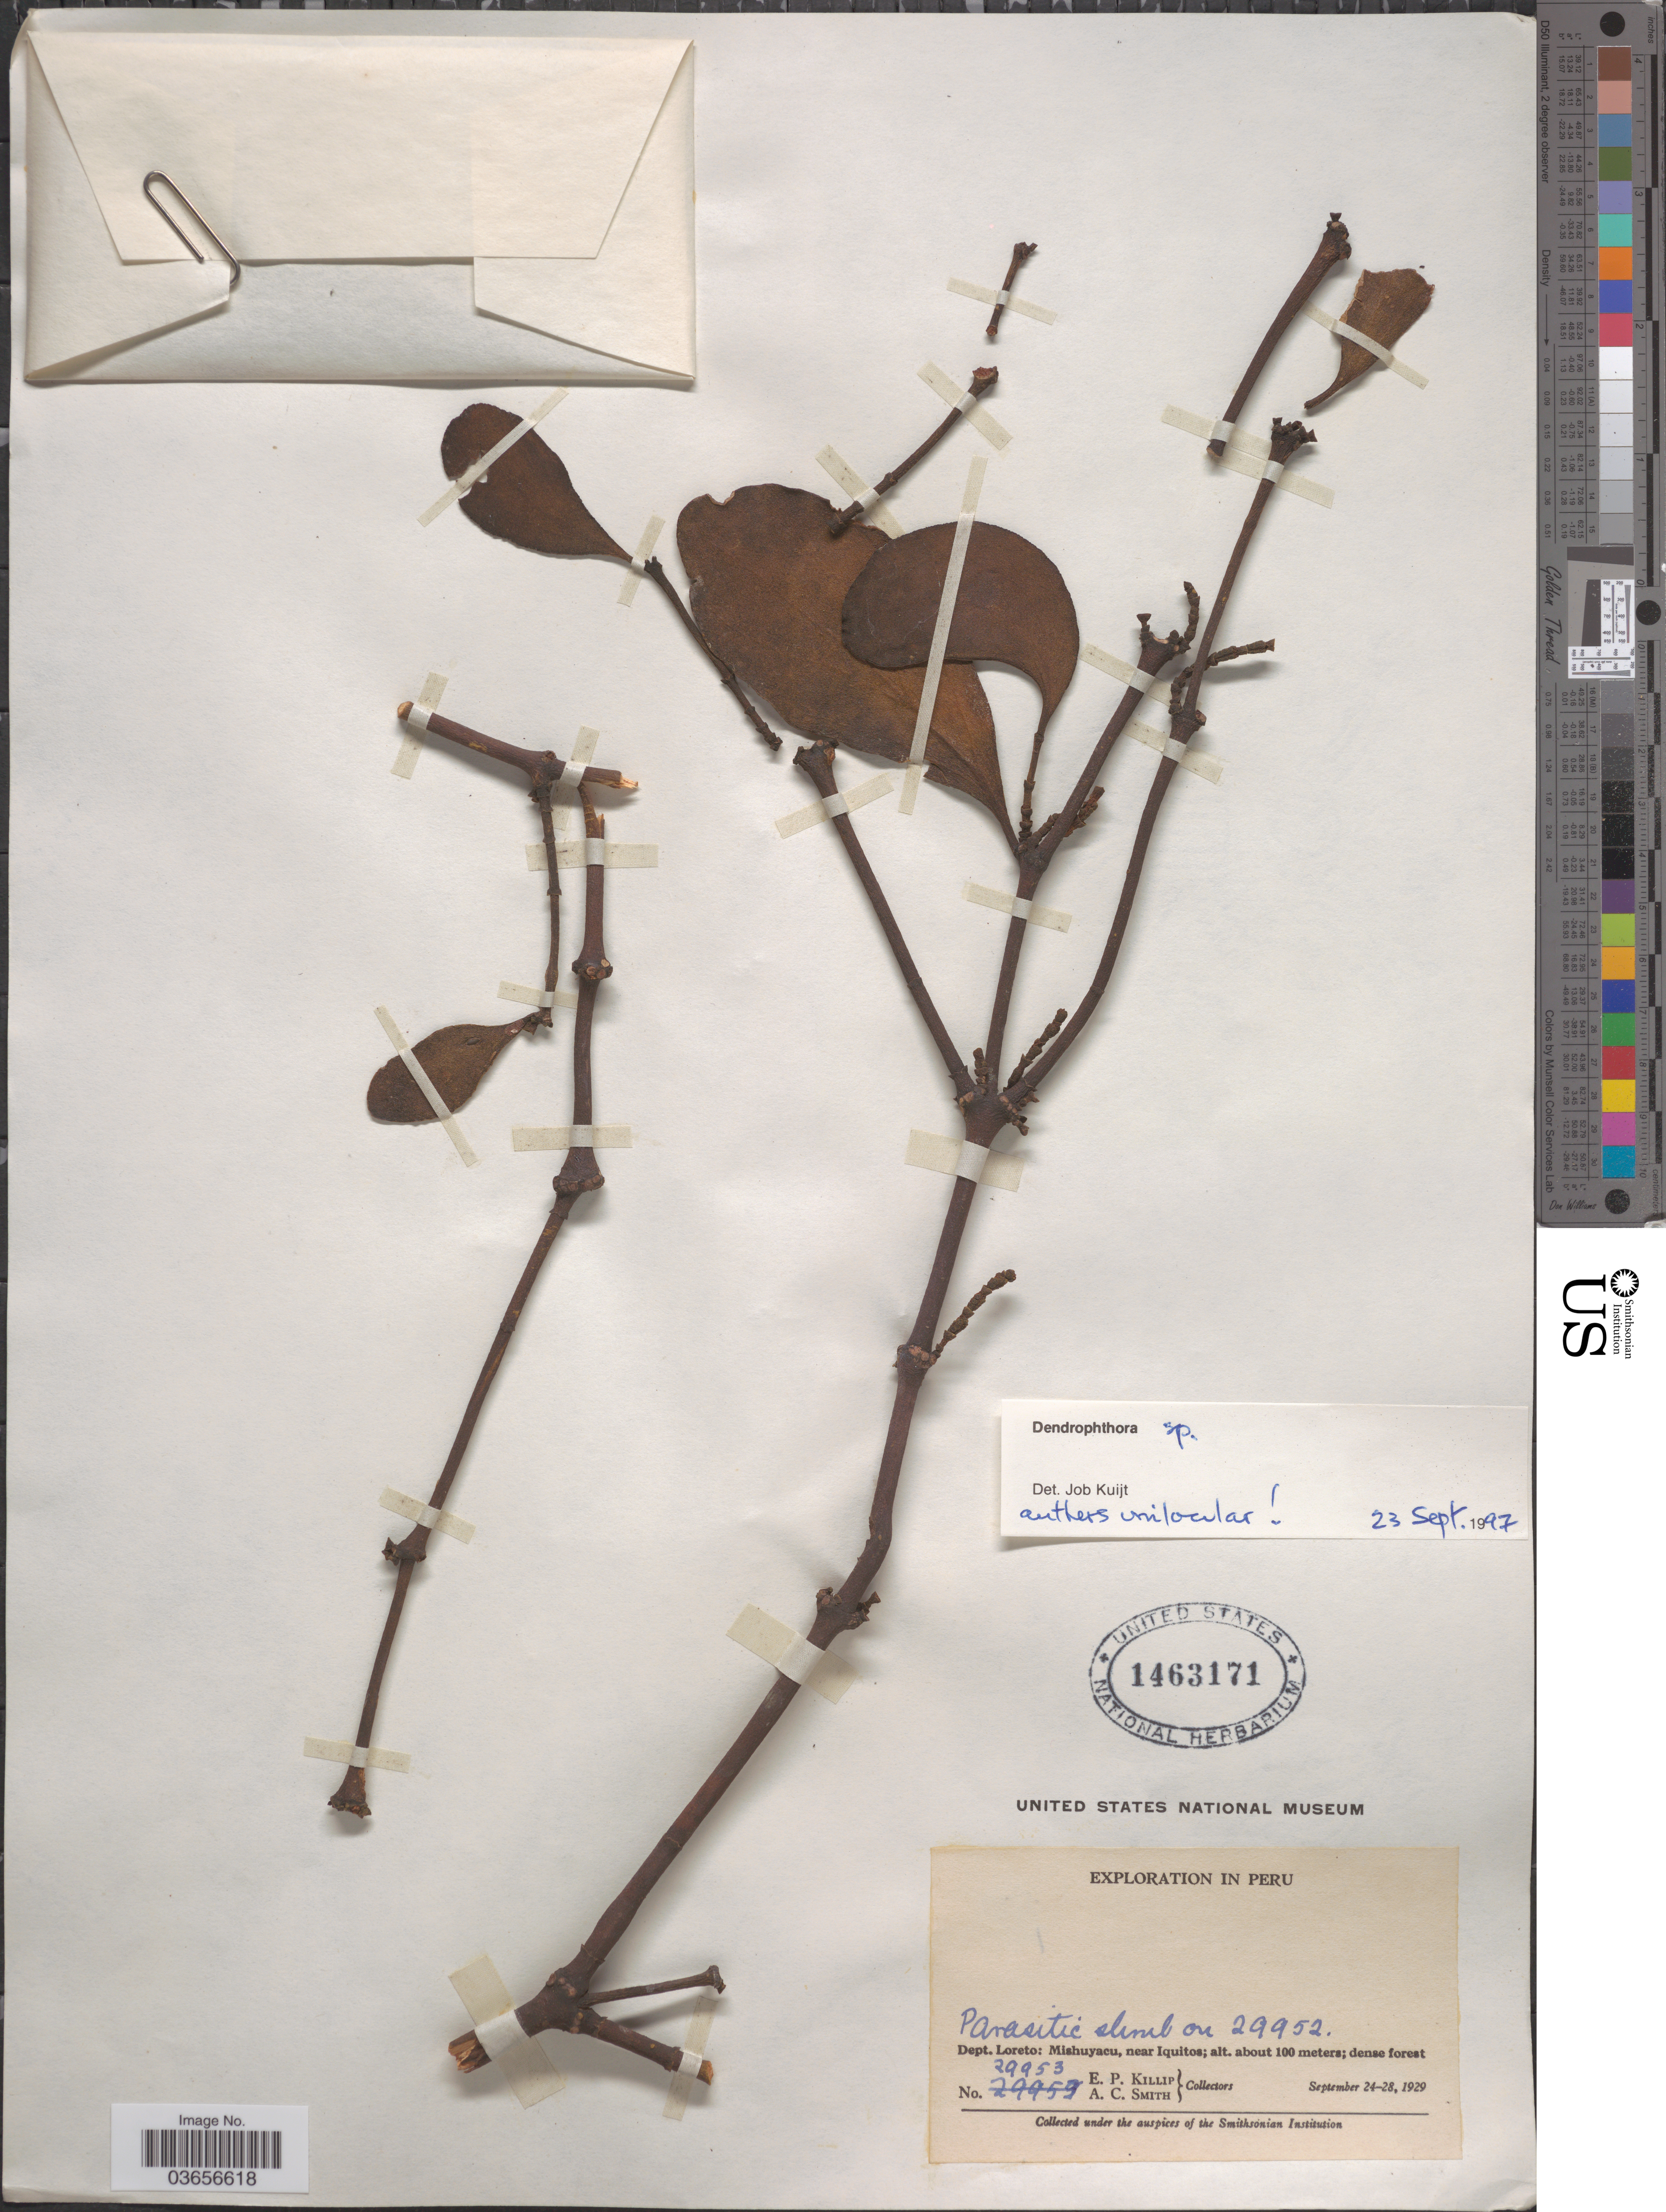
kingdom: Plantae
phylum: Tracheophyta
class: Magnoliopsida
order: Santalales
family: Viscaceae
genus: Dendrophthora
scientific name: Dendrophthora sp.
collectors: E. P. Killip & A. C. Smith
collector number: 29953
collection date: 1929-09-24/1929-09-28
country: Peru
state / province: Loreto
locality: Dept. Loreto: Mishuyacu, near Iquitos.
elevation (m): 100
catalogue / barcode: US 1463171